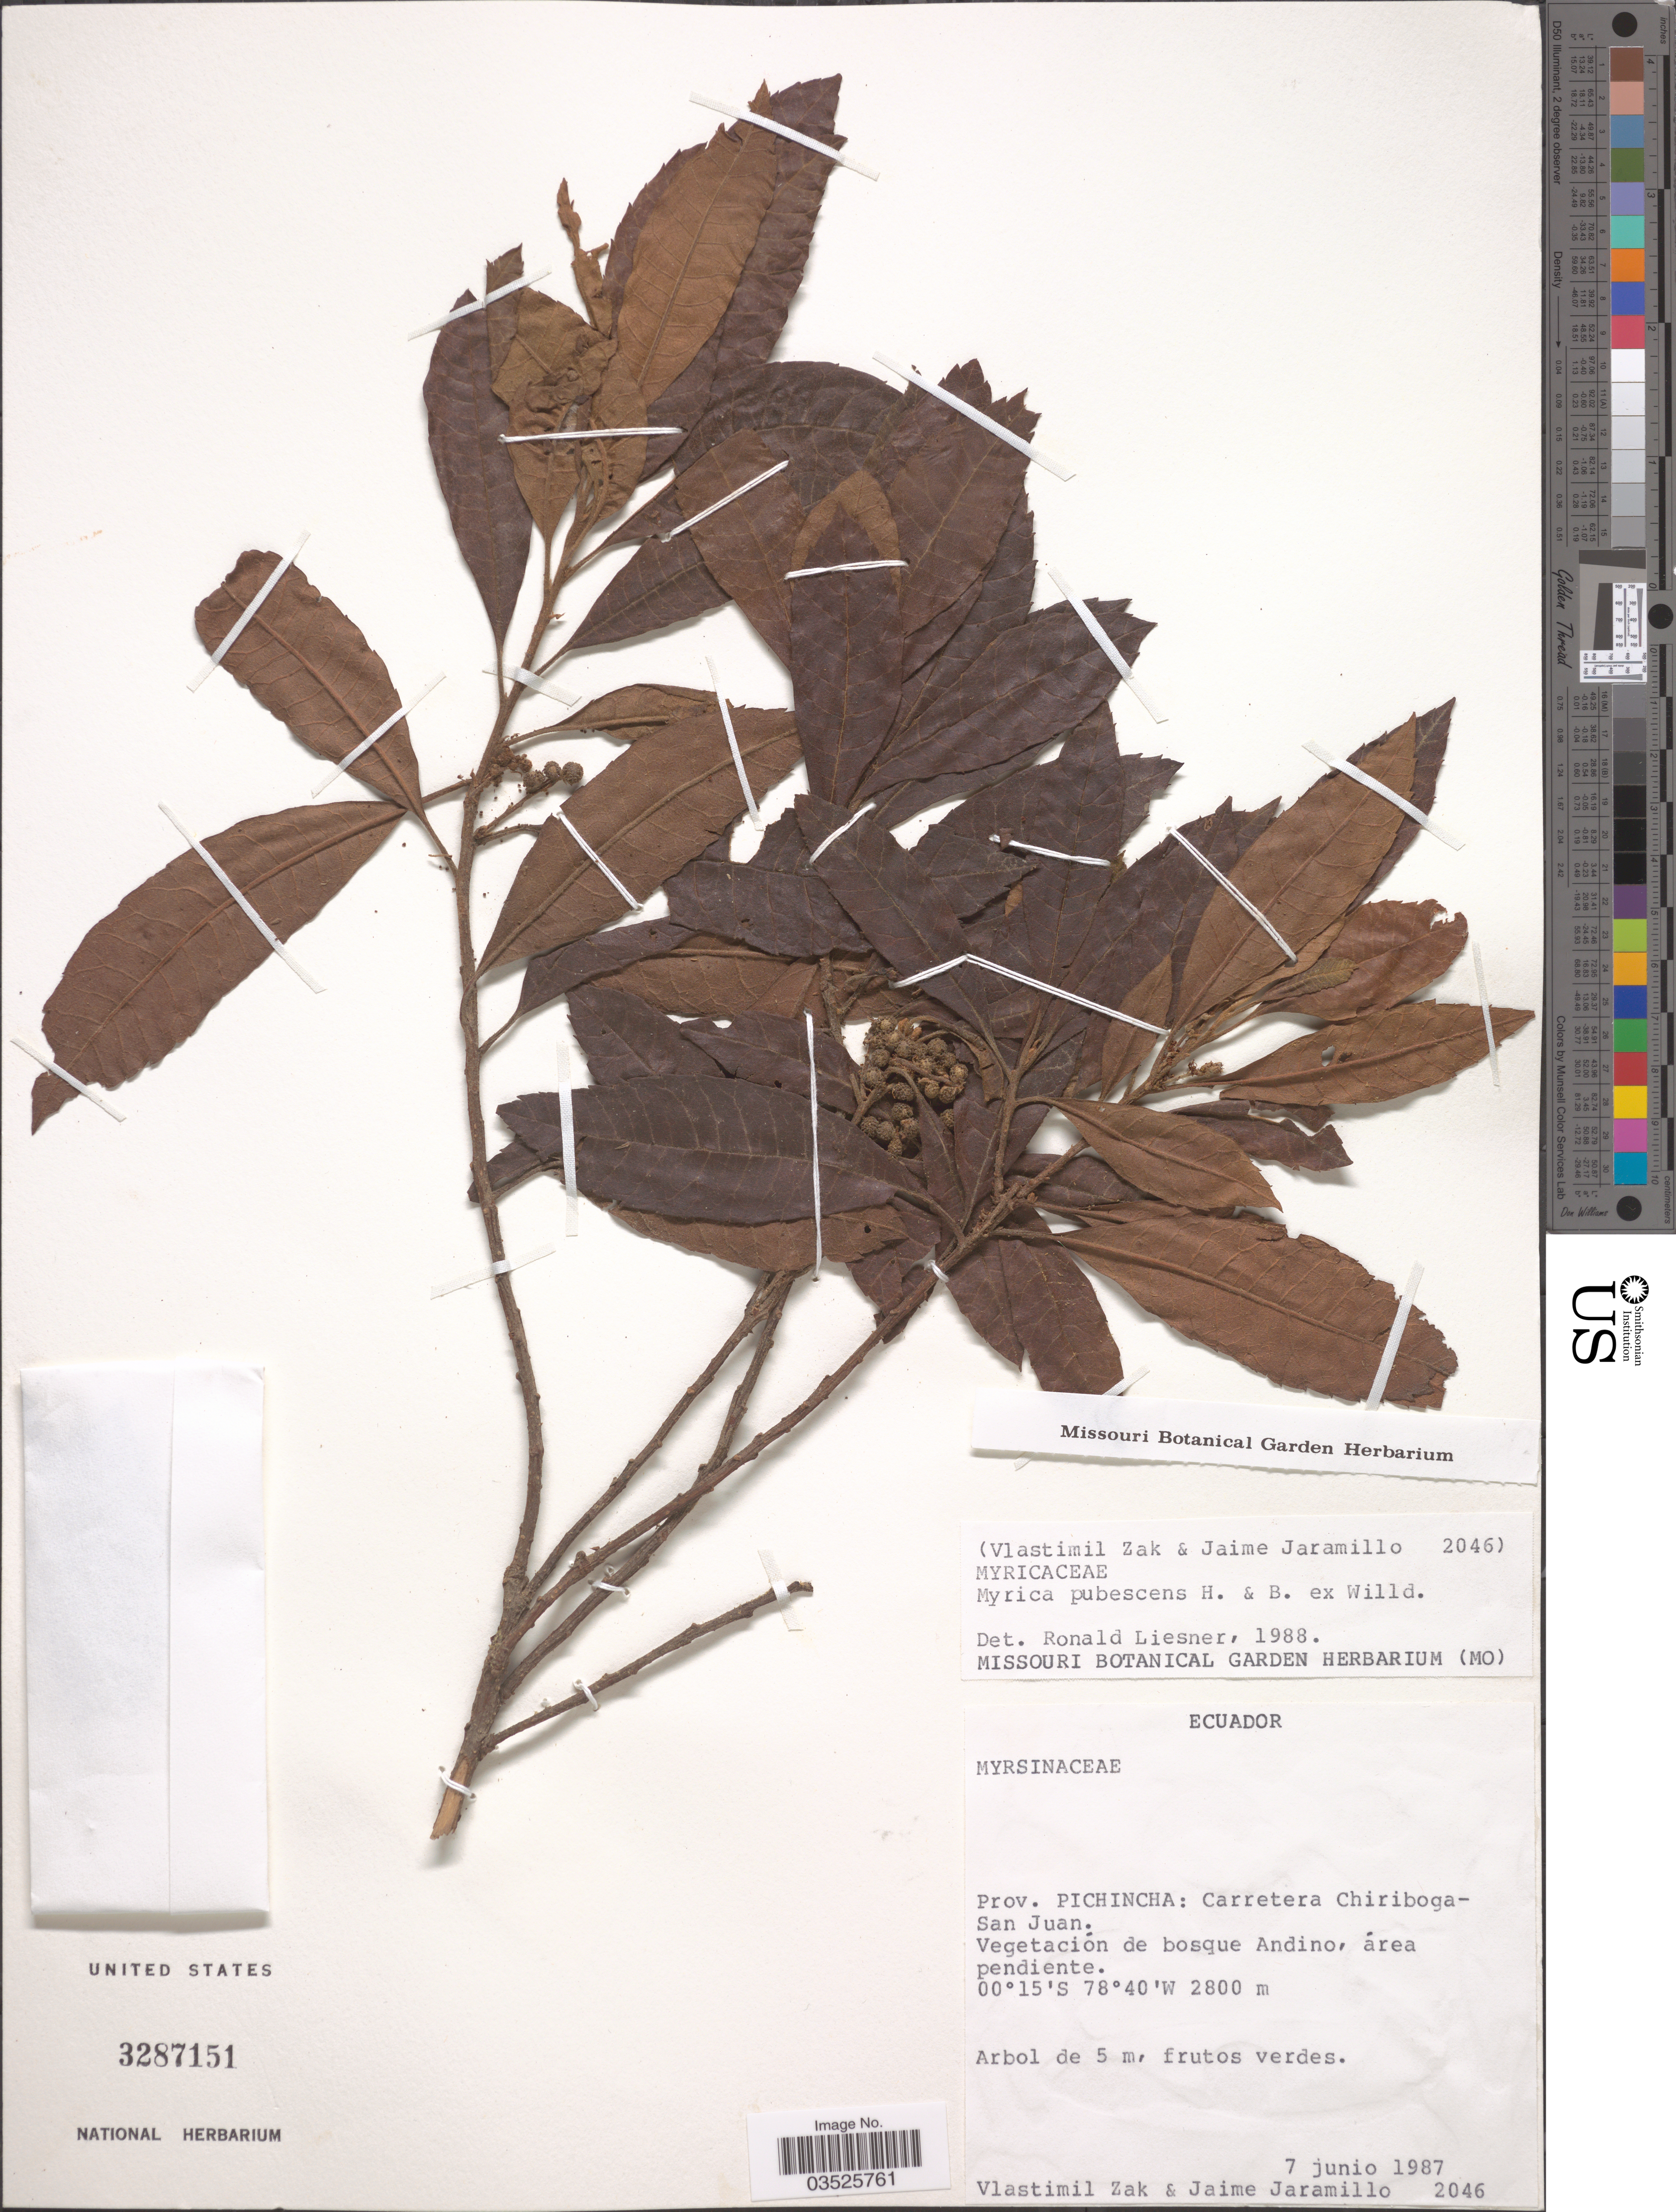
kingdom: Plantae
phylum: Tracheophyta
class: Magnoliopsida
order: Fagales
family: Myricaceae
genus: Morella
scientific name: Morella pubescens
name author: (Humb. & Bonpl. ex Willd.) Wilbur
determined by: Strong, M. T., (US), Smithsonian Institution - National Museum of Natural History (UNITED STATES)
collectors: V. Zak & J. Jaramillo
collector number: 2046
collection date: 1987-06-07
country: Ecuador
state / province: Pichincha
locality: Carretera Chiriboga-San Juan. Vegetación de bosque Andino, área pendiente.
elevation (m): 2800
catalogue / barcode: US 3287151